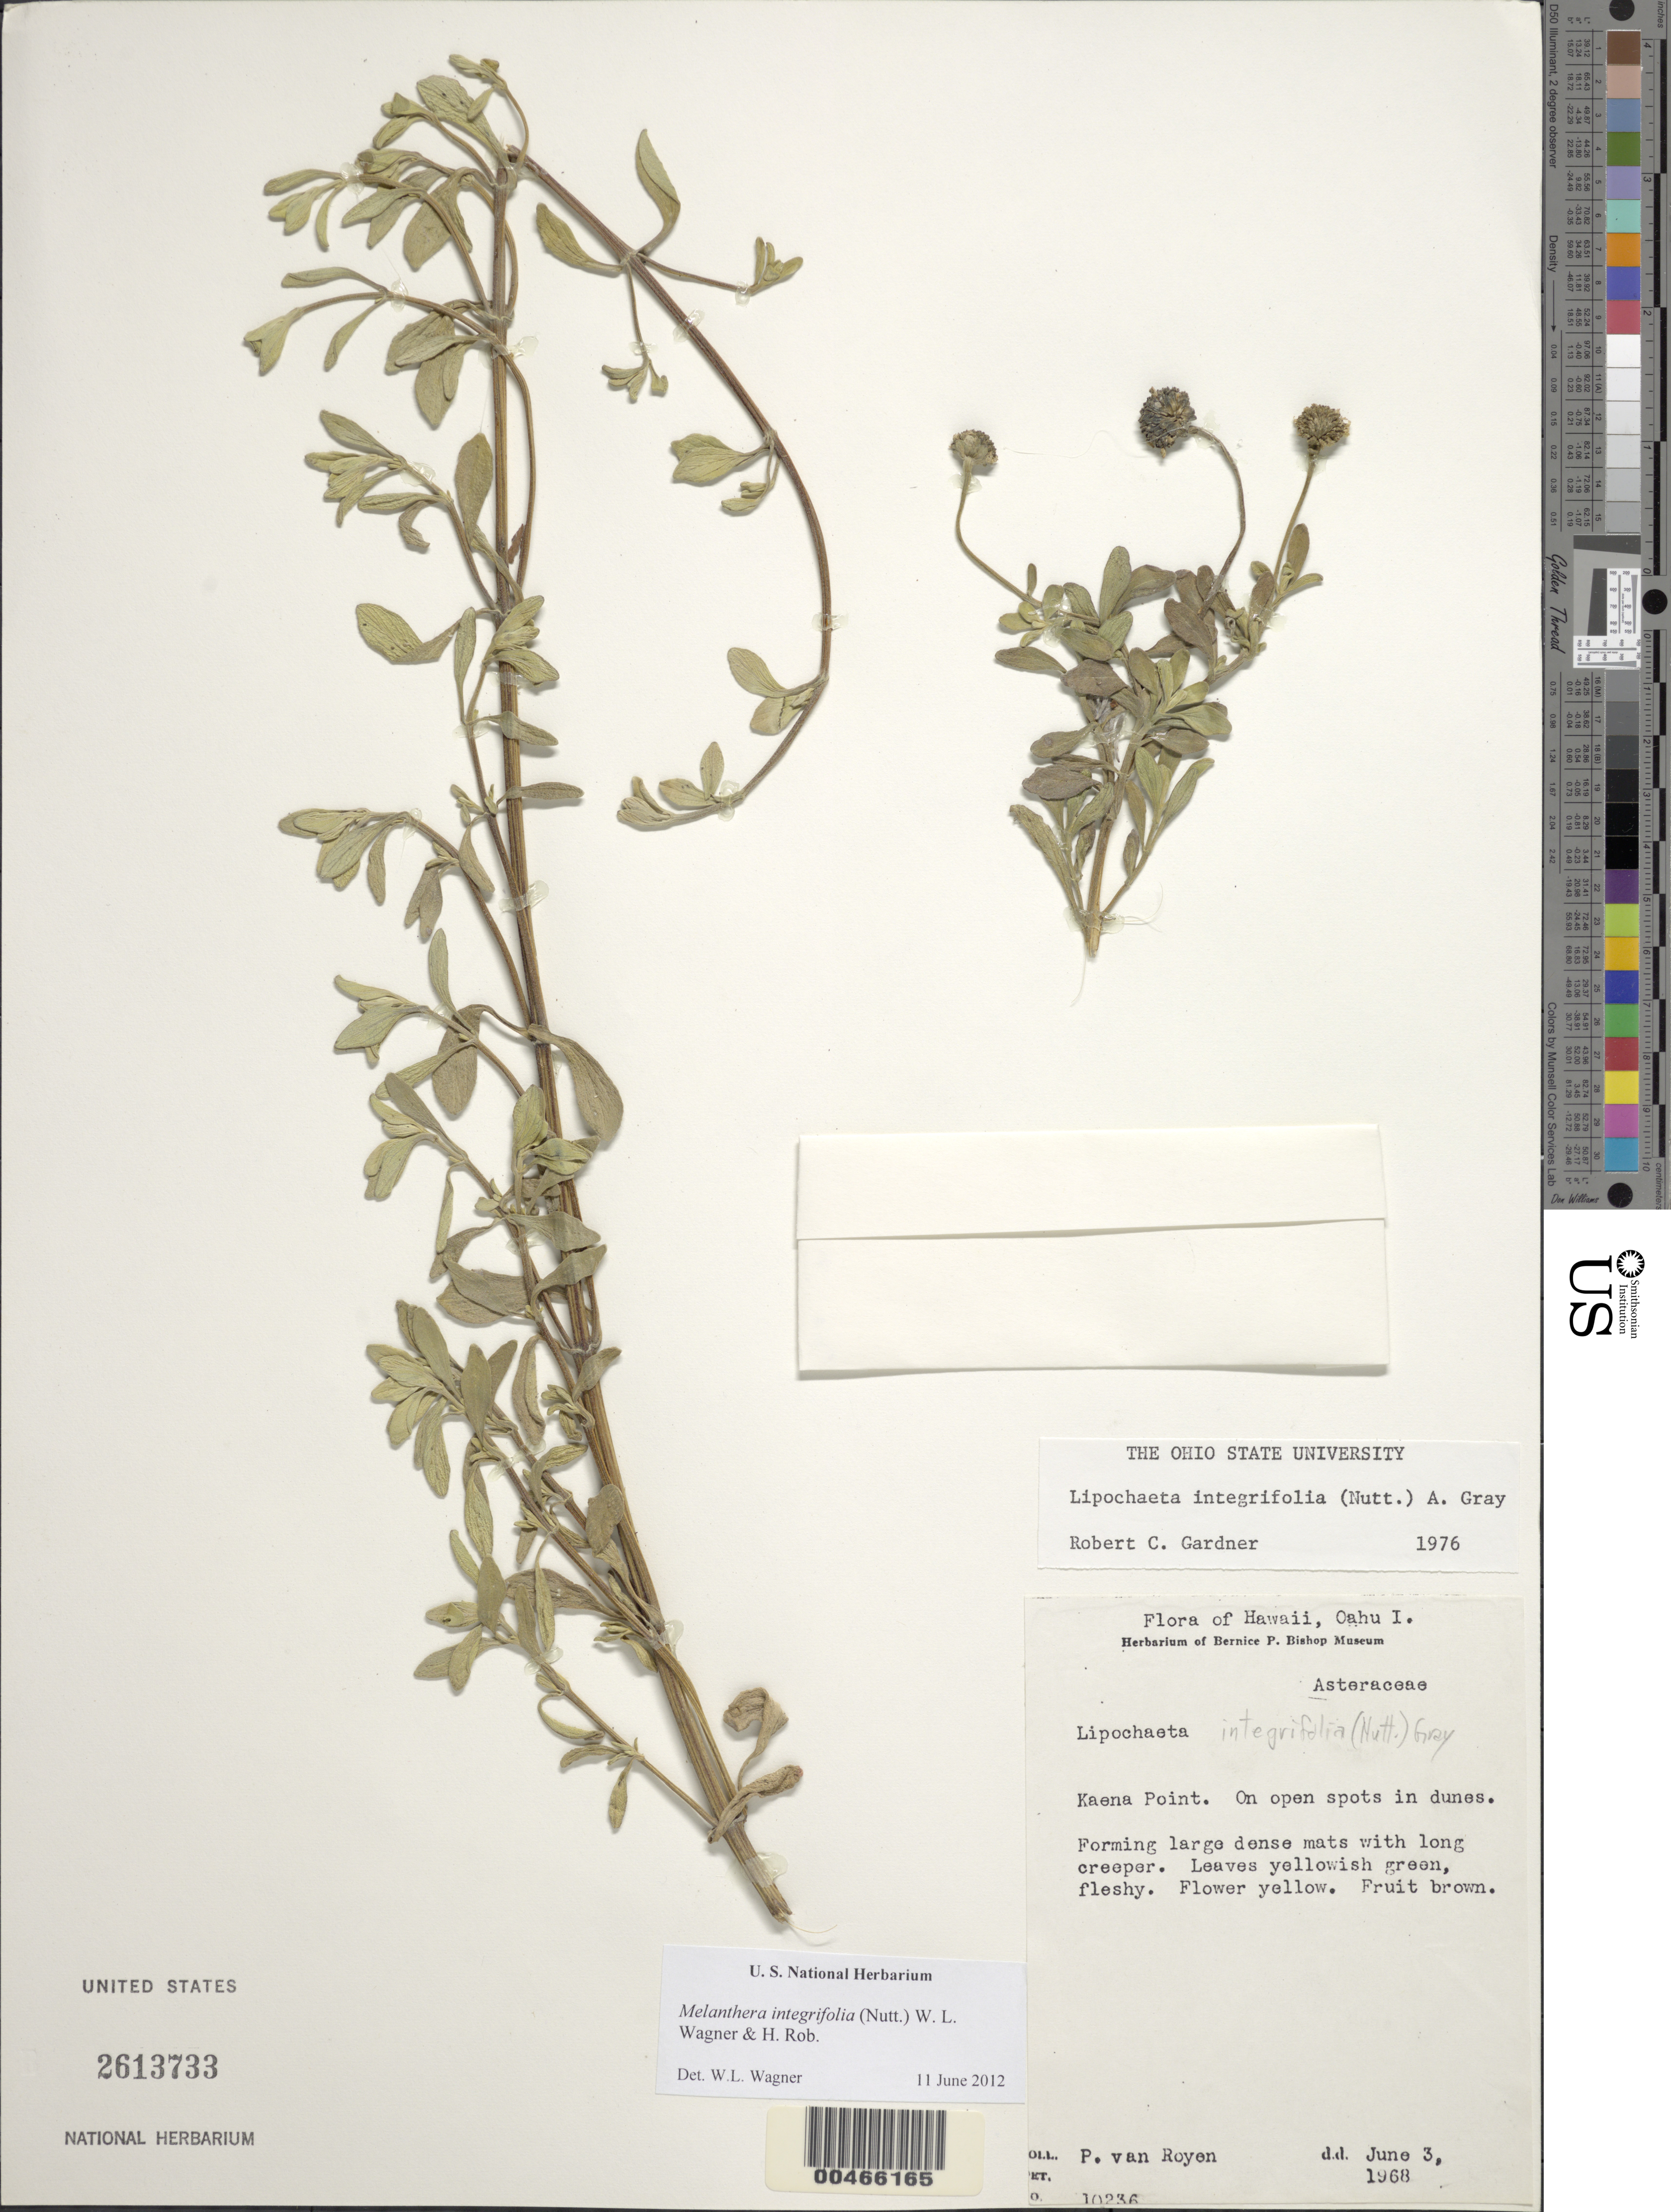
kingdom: Plantae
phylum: Tracheophyta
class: Magnoliopsida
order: Asterales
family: Asteraceae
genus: Wollastonia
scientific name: Wollastonia integrifolia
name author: (Nutt.) Orchard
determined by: Wagner, W. L., (BOT), Smithsonian Institution - National Museum of Natural History (UNITED STATES)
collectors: P. van Royen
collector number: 10236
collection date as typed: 3 Jun 1968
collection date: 1968-06-03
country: United States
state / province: Hawaii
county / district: Honolulu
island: Oahu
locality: Kaena Point.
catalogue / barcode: US 2613733